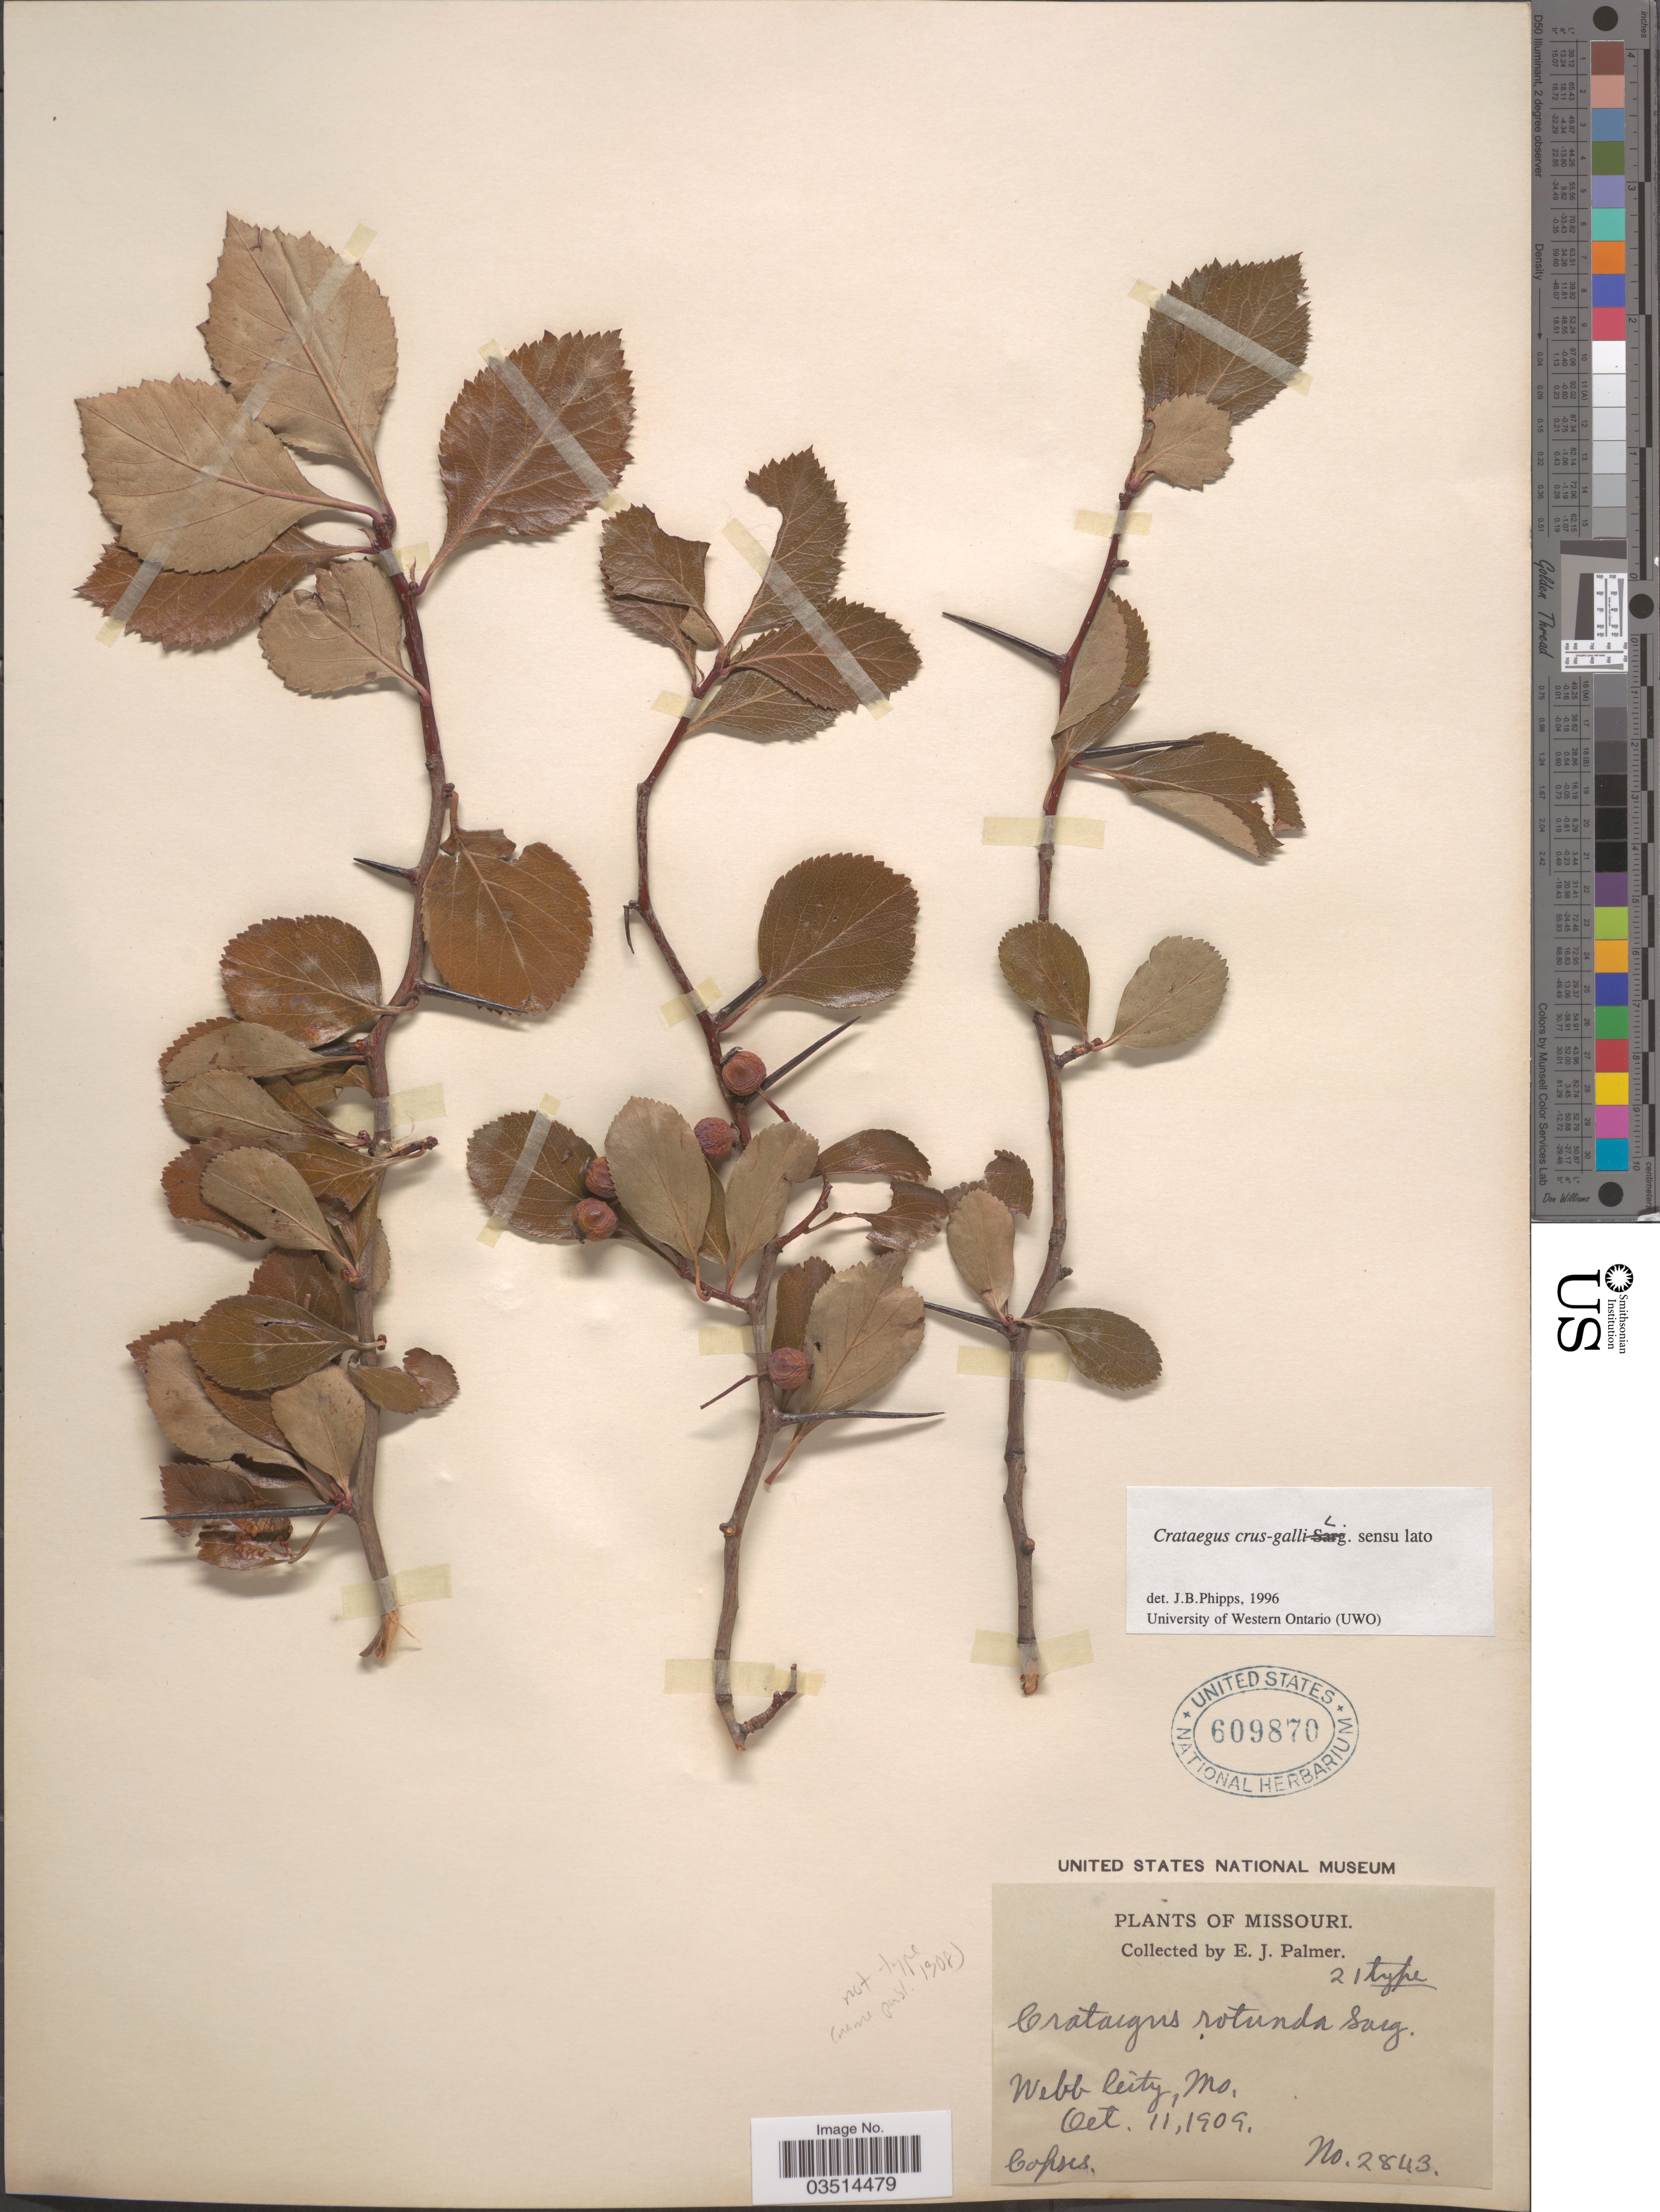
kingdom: Plantae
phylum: Tracheophyta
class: Magnoliopsida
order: Rosales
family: Rosaceae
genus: Crataegus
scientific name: Crataegus crus-galli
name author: L.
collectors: E. J. Palmer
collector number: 2843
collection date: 1909-10-11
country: United States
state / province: Missouri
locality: Webb City.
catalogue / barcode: US 609870